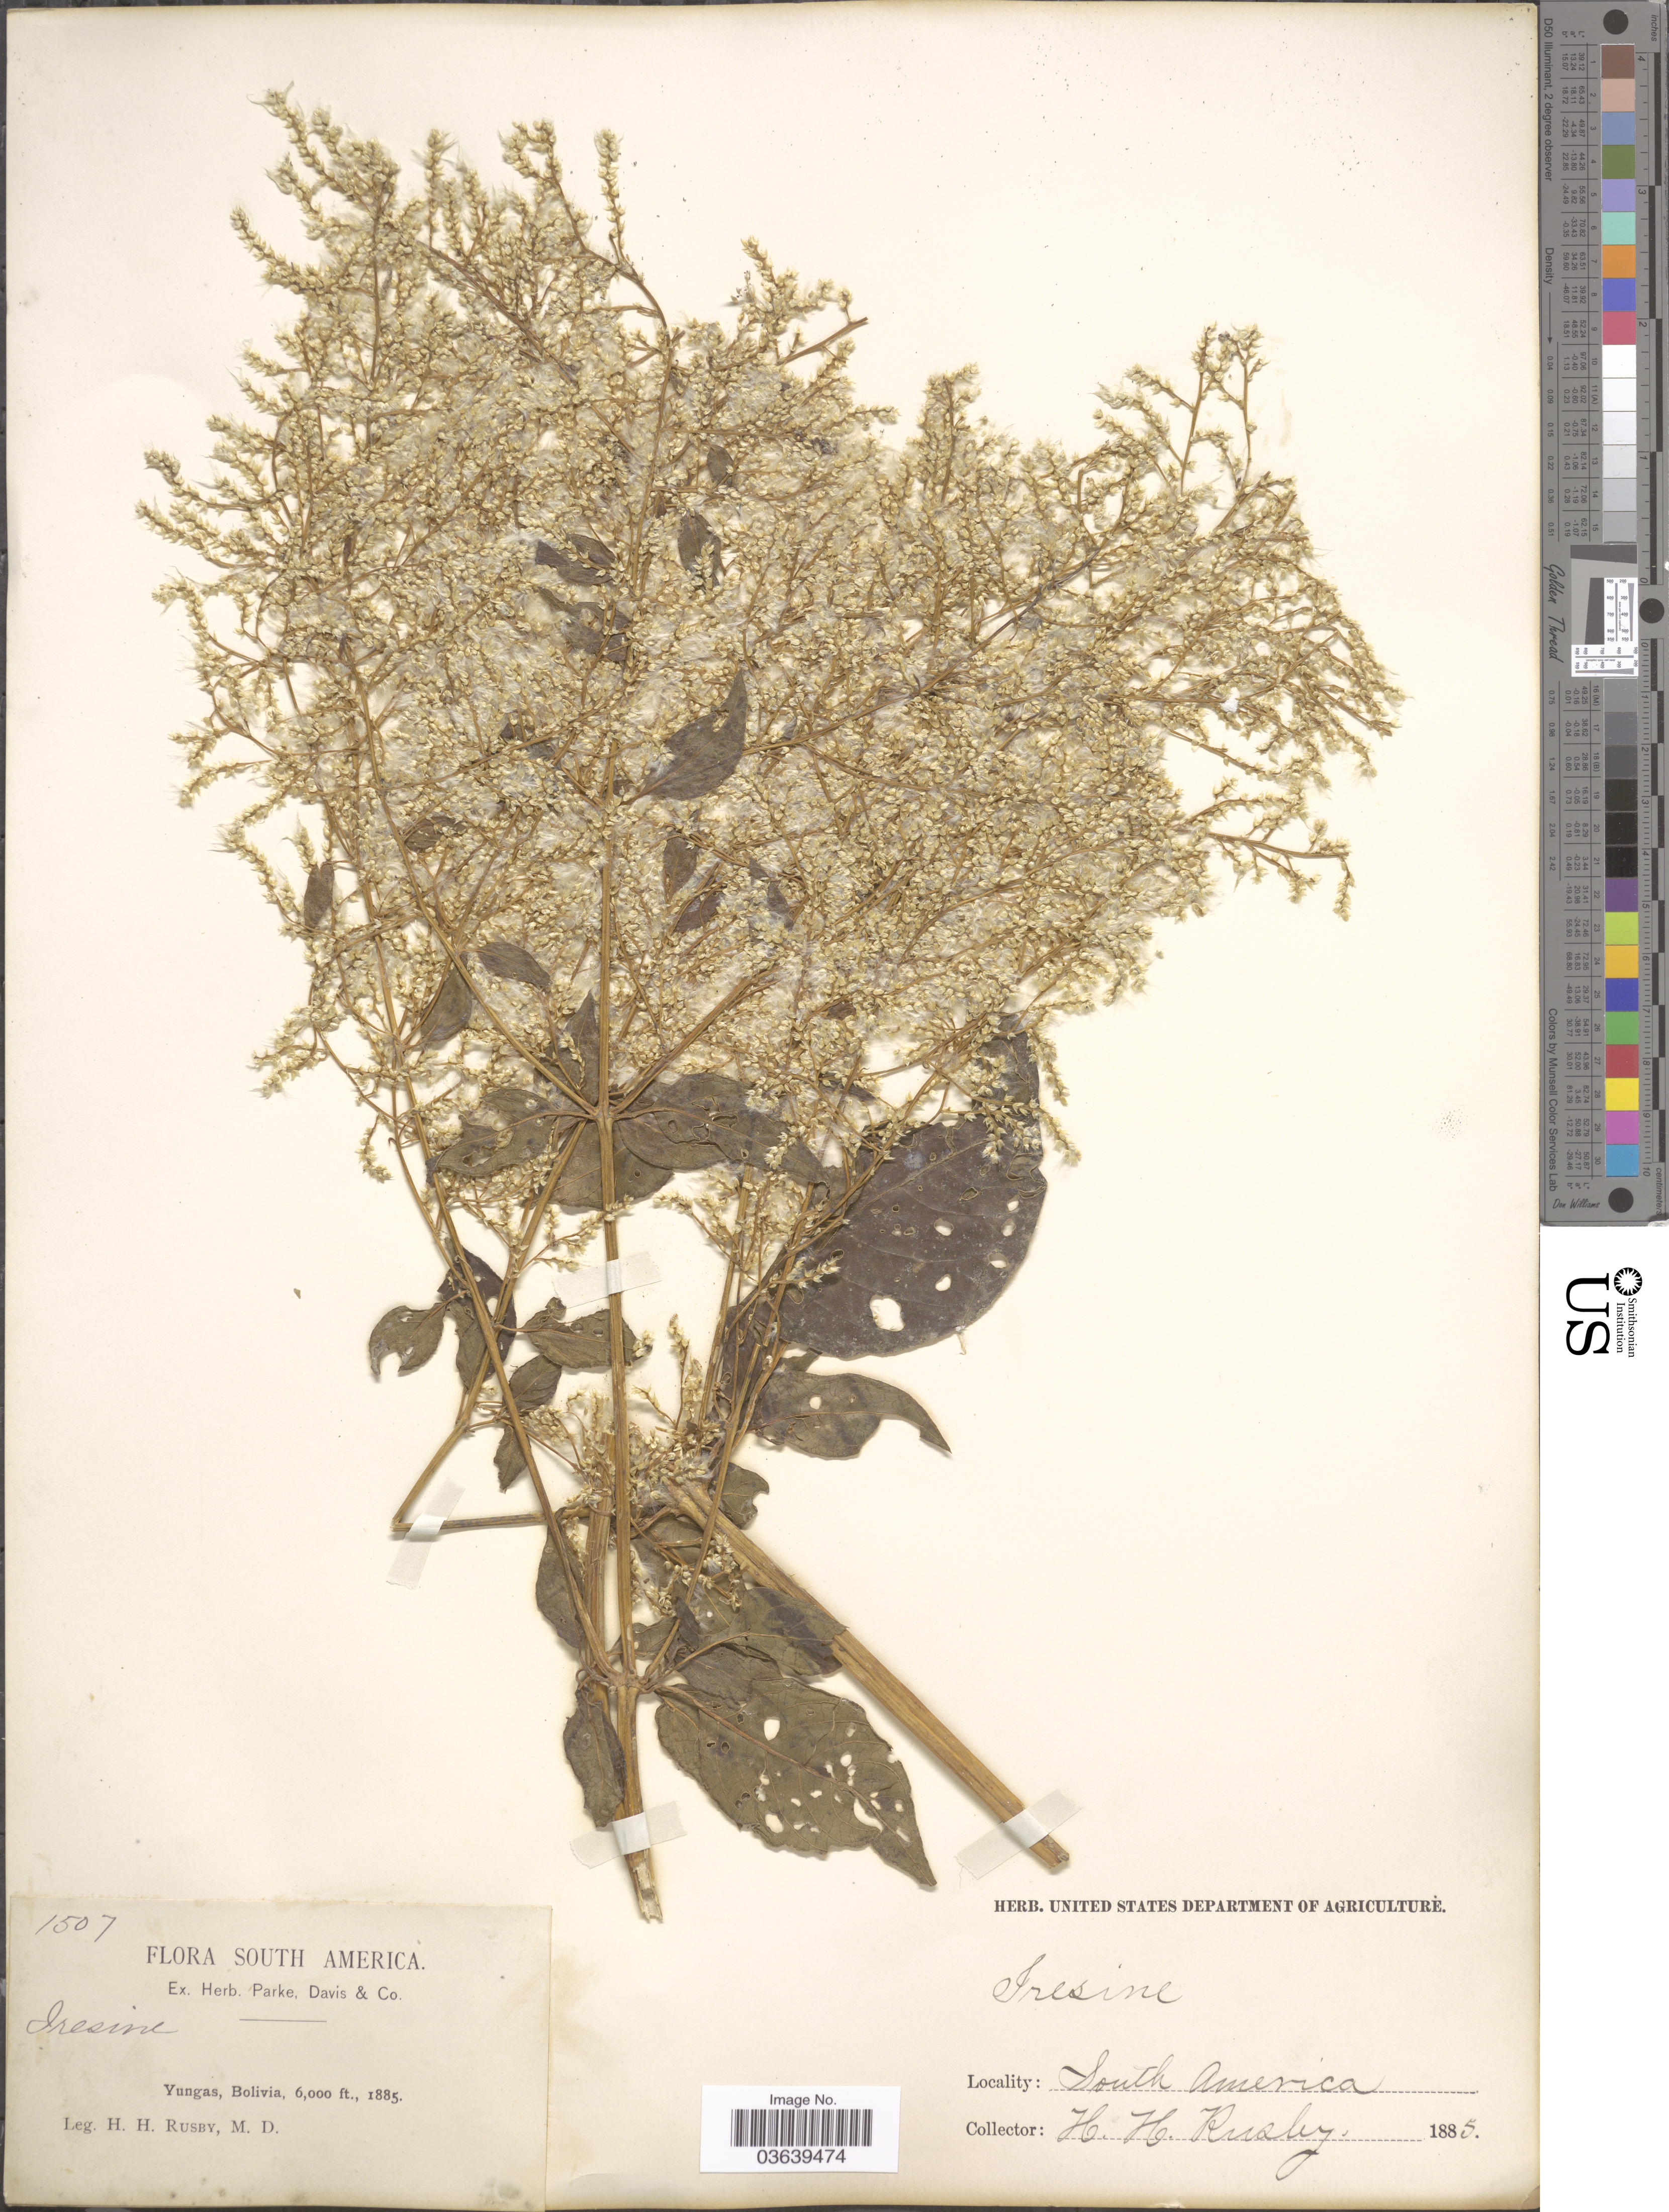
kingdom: Plantae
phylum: Tracheophyta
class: Magnoliopsida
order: Caryophyllales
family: Amaranthaceae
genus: Iresine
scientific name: Iresine celosia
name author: L.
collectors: H. H. Rusby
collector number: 1507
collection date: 1885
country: Bolivia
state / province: La Paz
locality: Yungas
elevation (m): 1829